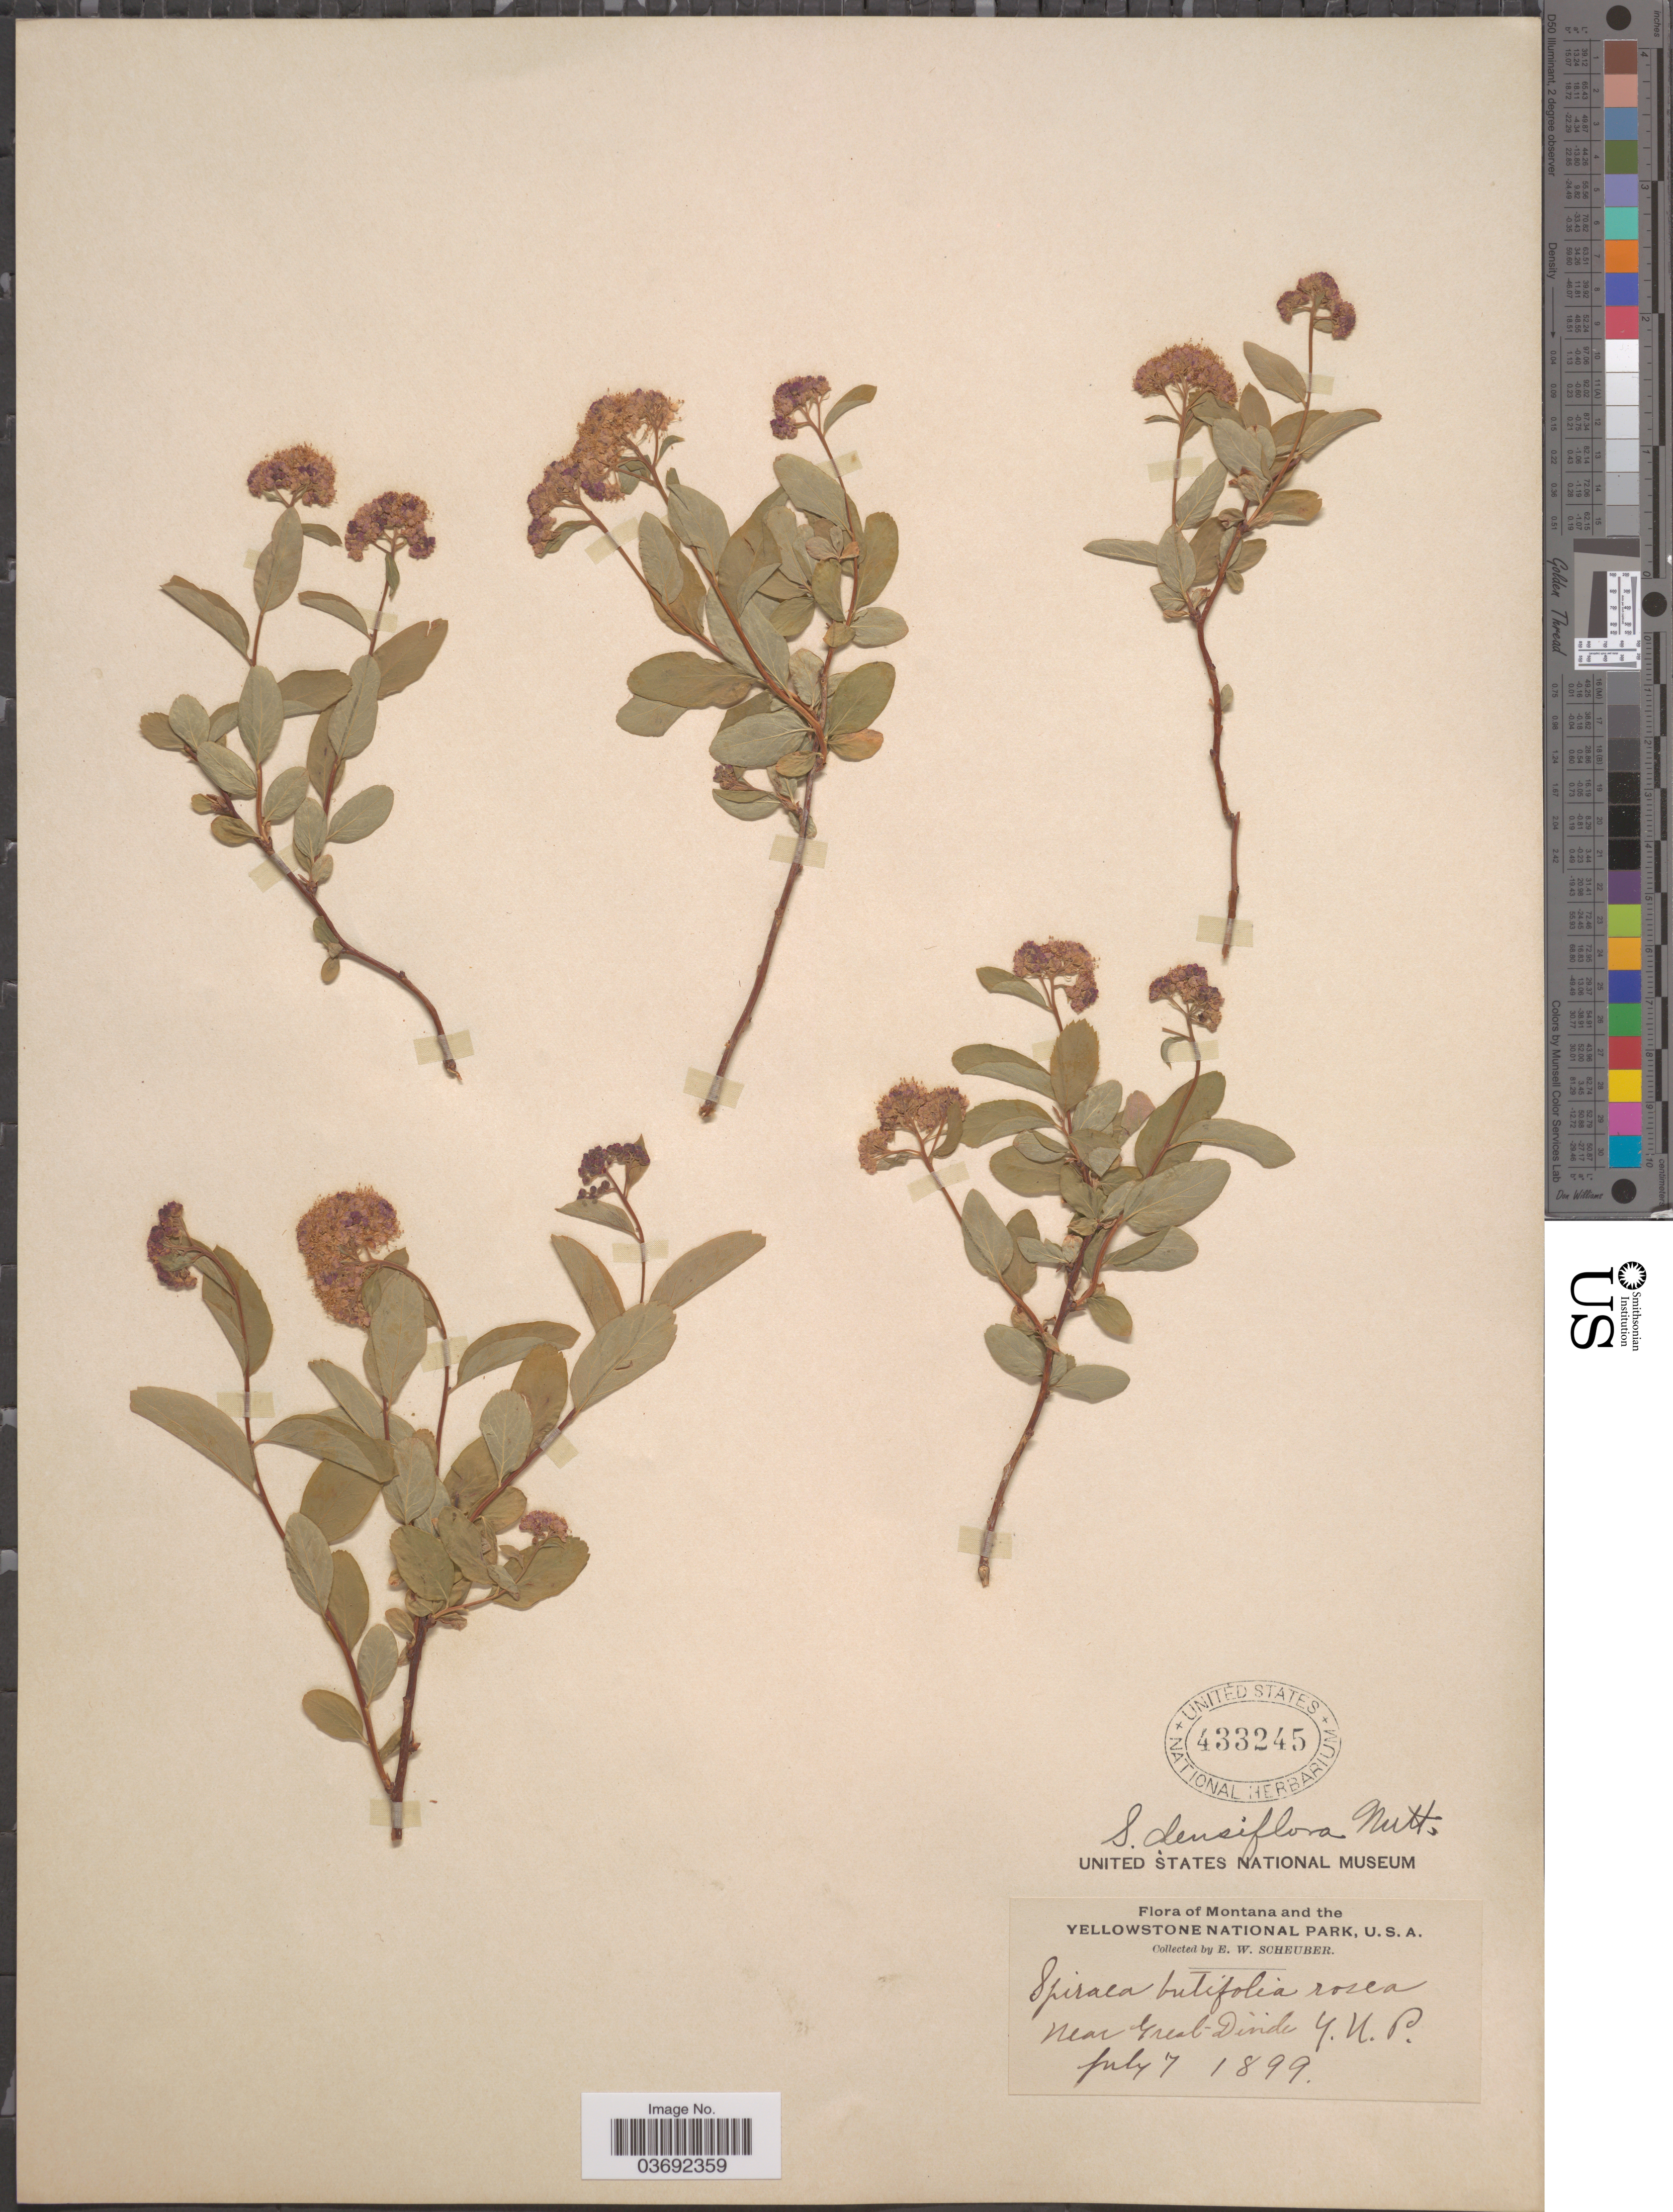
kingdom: Plantae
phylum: Tracheophyta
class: Magnoliopsida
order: Rosales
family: Rosaceae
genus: Spiraea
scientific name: Spiraea densiflora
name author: Nutt. ex Greenm.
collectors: E. Scheuber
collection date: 1899-07-07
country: United States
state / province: Montana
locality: The Yellowstone National Park. Near Great Divide. Y. N. P.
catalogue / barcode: US 433245